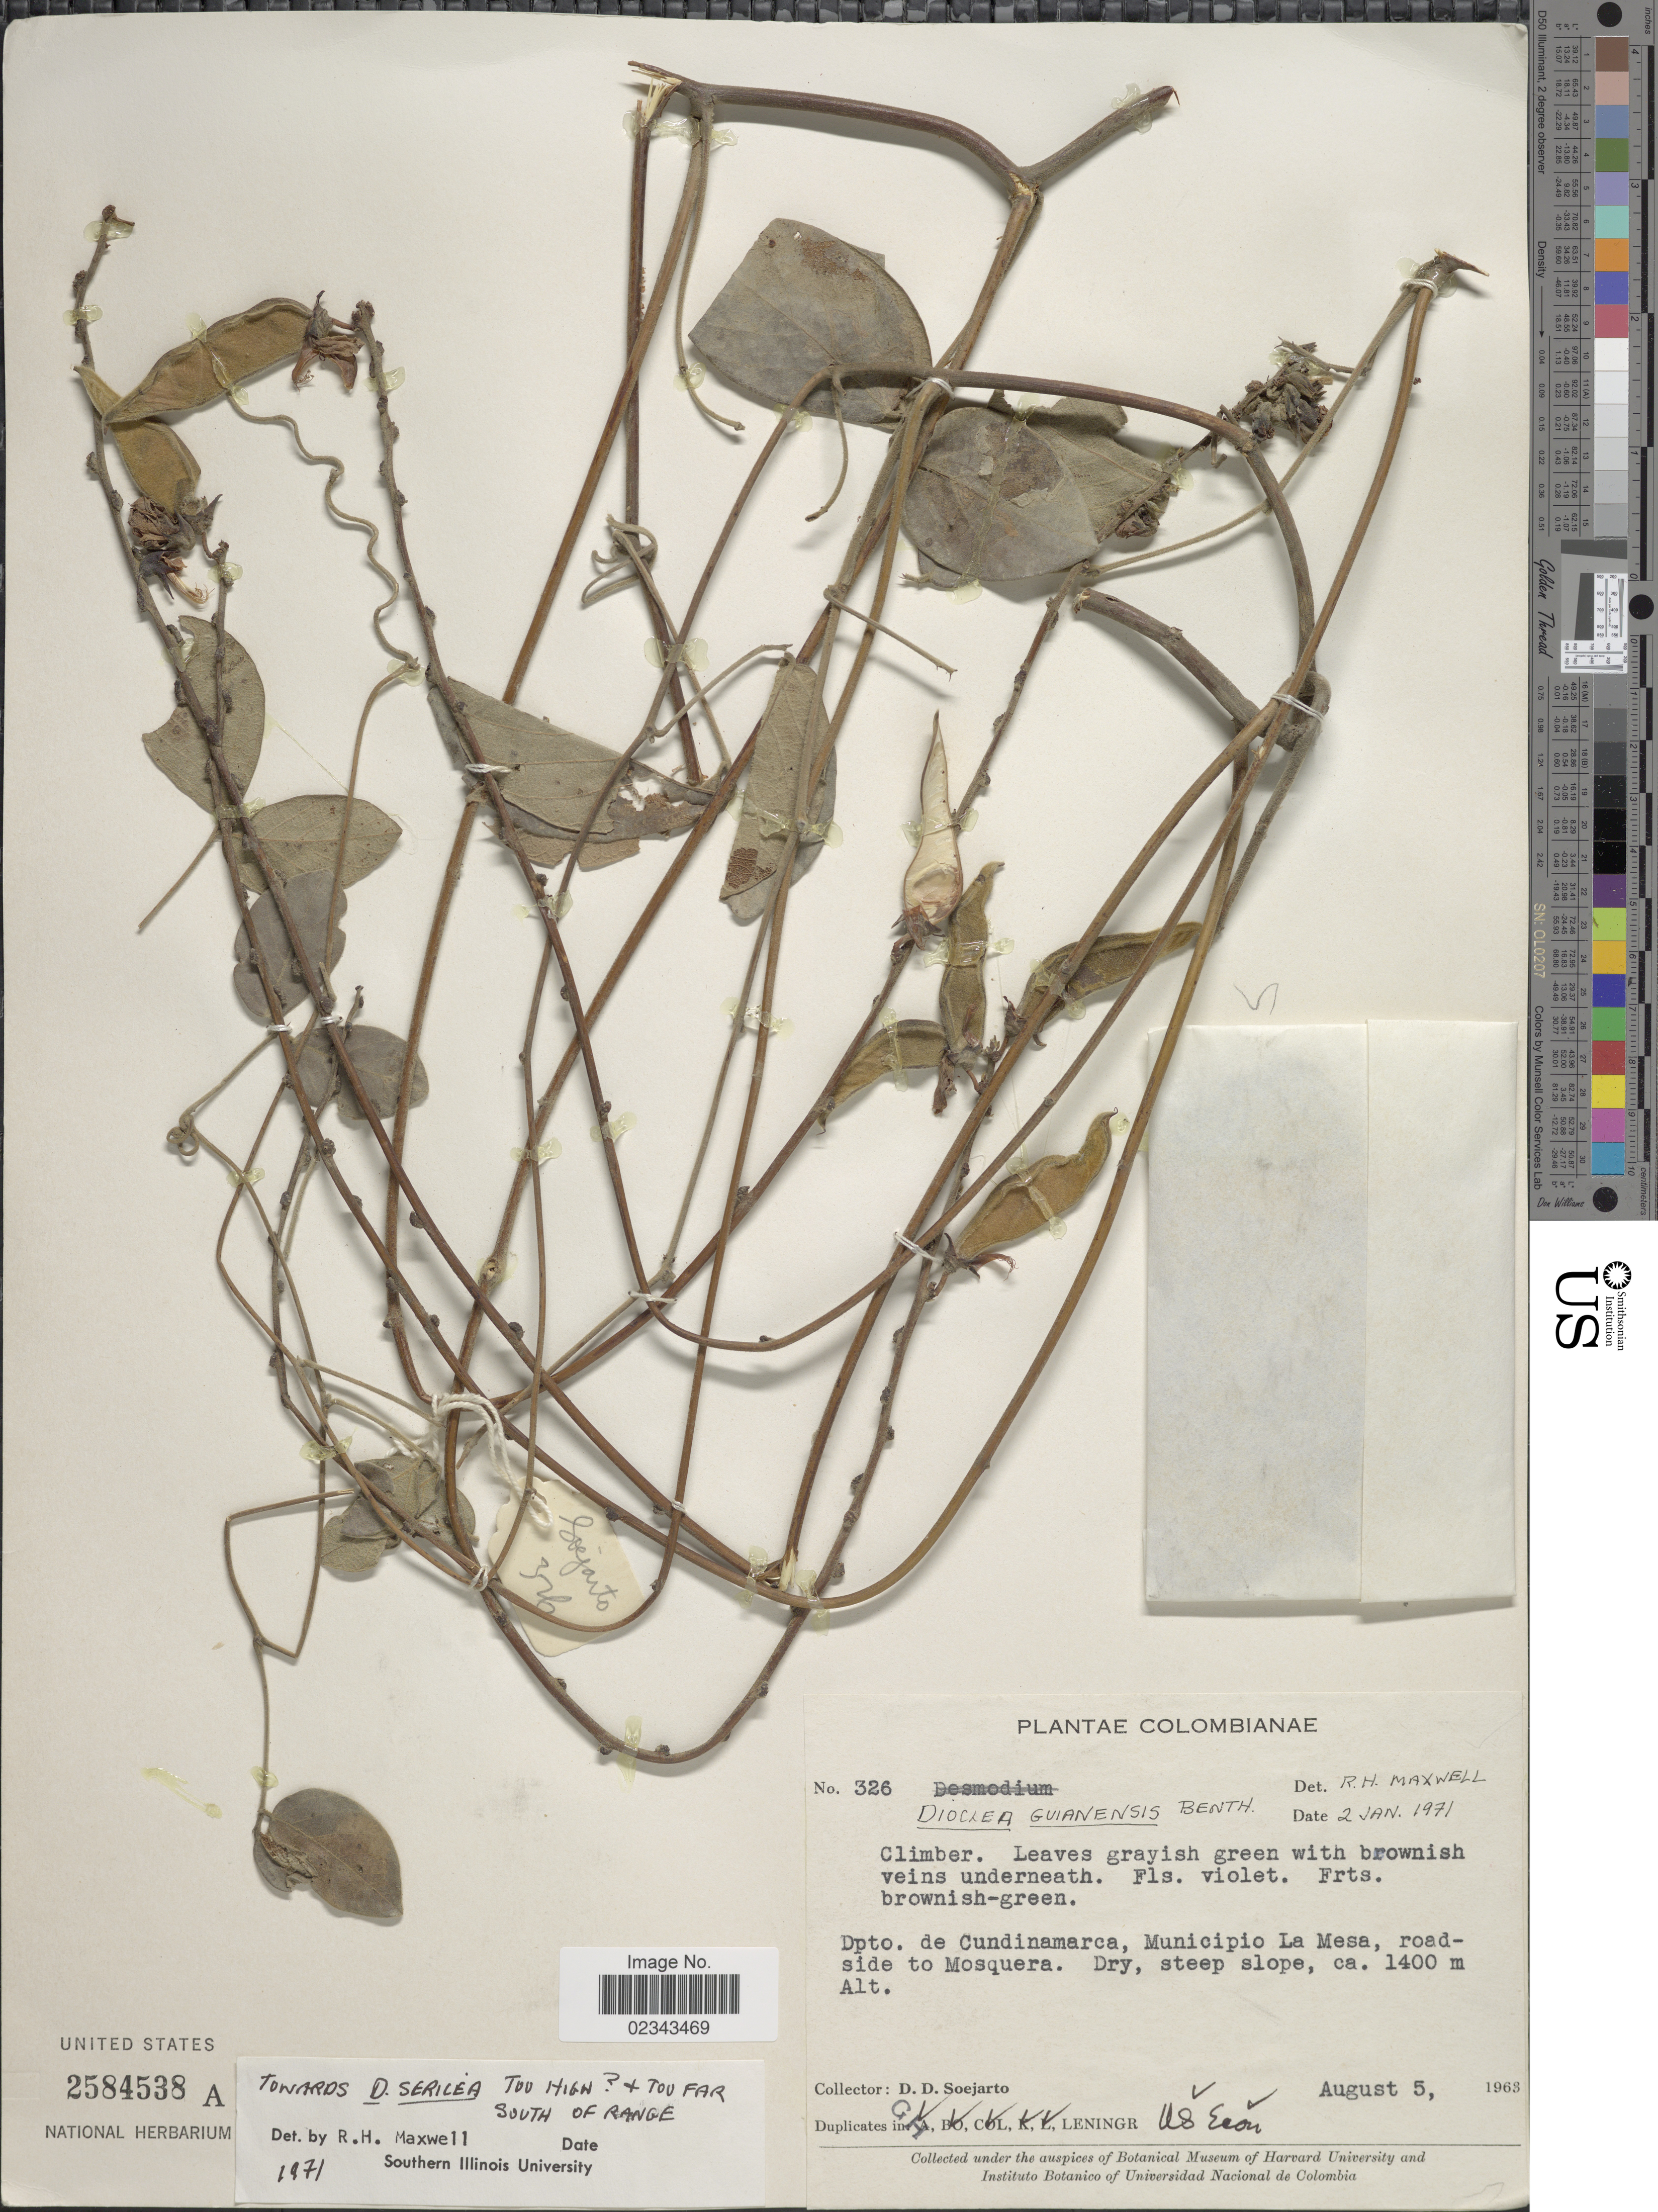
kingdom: Plantae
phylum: Tracheophyta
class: Magnoliopsida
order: Fabales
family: Fabaceae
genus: Dioclea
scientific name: Dioclea sericea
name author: Kunth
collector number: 326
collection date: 1963-08-05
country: Colombia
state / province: Cundinamarca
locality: Municipio La Mesa, roadside to Mosquera, dry, steep slope, Colombianae.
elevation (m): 1400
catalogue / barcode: US 2584538A